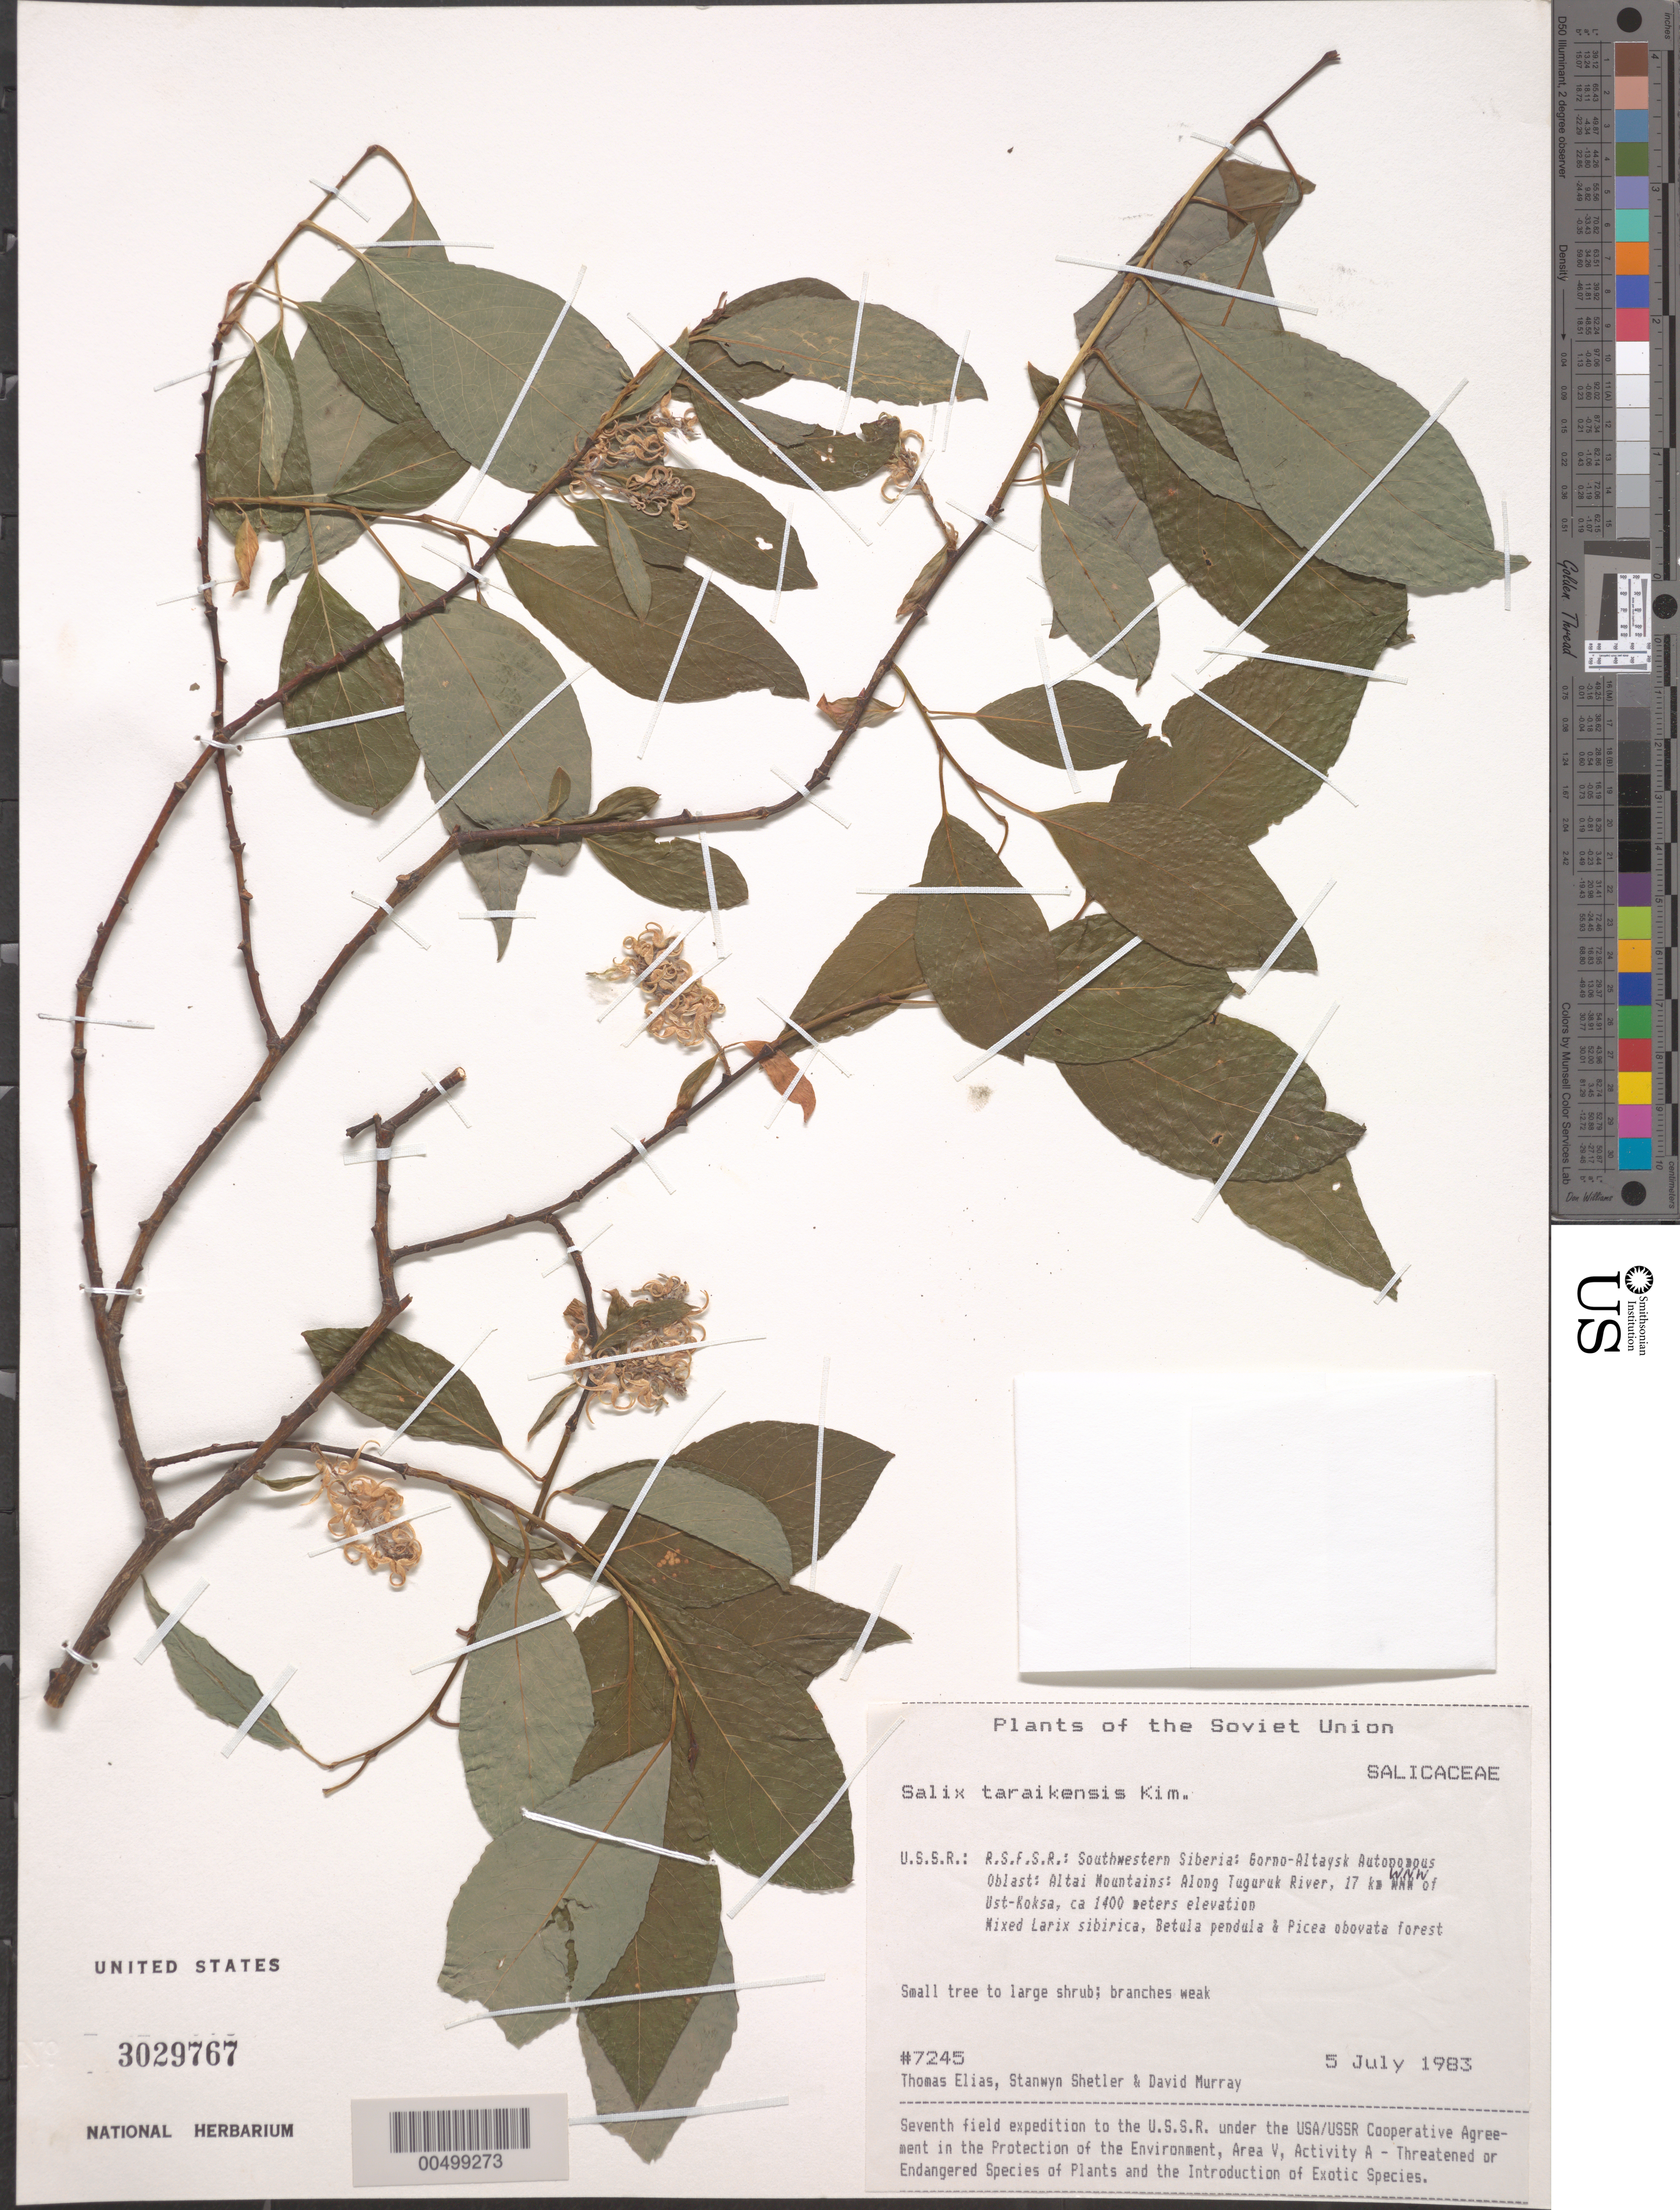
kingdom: Plantae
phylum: Tracheophyta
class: Magnoliopsida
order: Malpighiales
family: Salicaceae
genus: Salix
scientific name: Salix taraikensis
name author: Kimura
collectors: T. Elias, S. Shetler & D. F. Murray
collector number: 7245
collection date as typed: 05 Jul 1983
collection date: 1983-07-05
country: Russian Federation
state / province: Altai Republic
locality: Altai Mountains, along Tuguruk River, 17 km WNW of Ust-Koksa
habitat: mixed Larix sibirica, Betula pendula & Picea obovata forest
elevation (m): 1400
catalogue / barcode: US 3029767